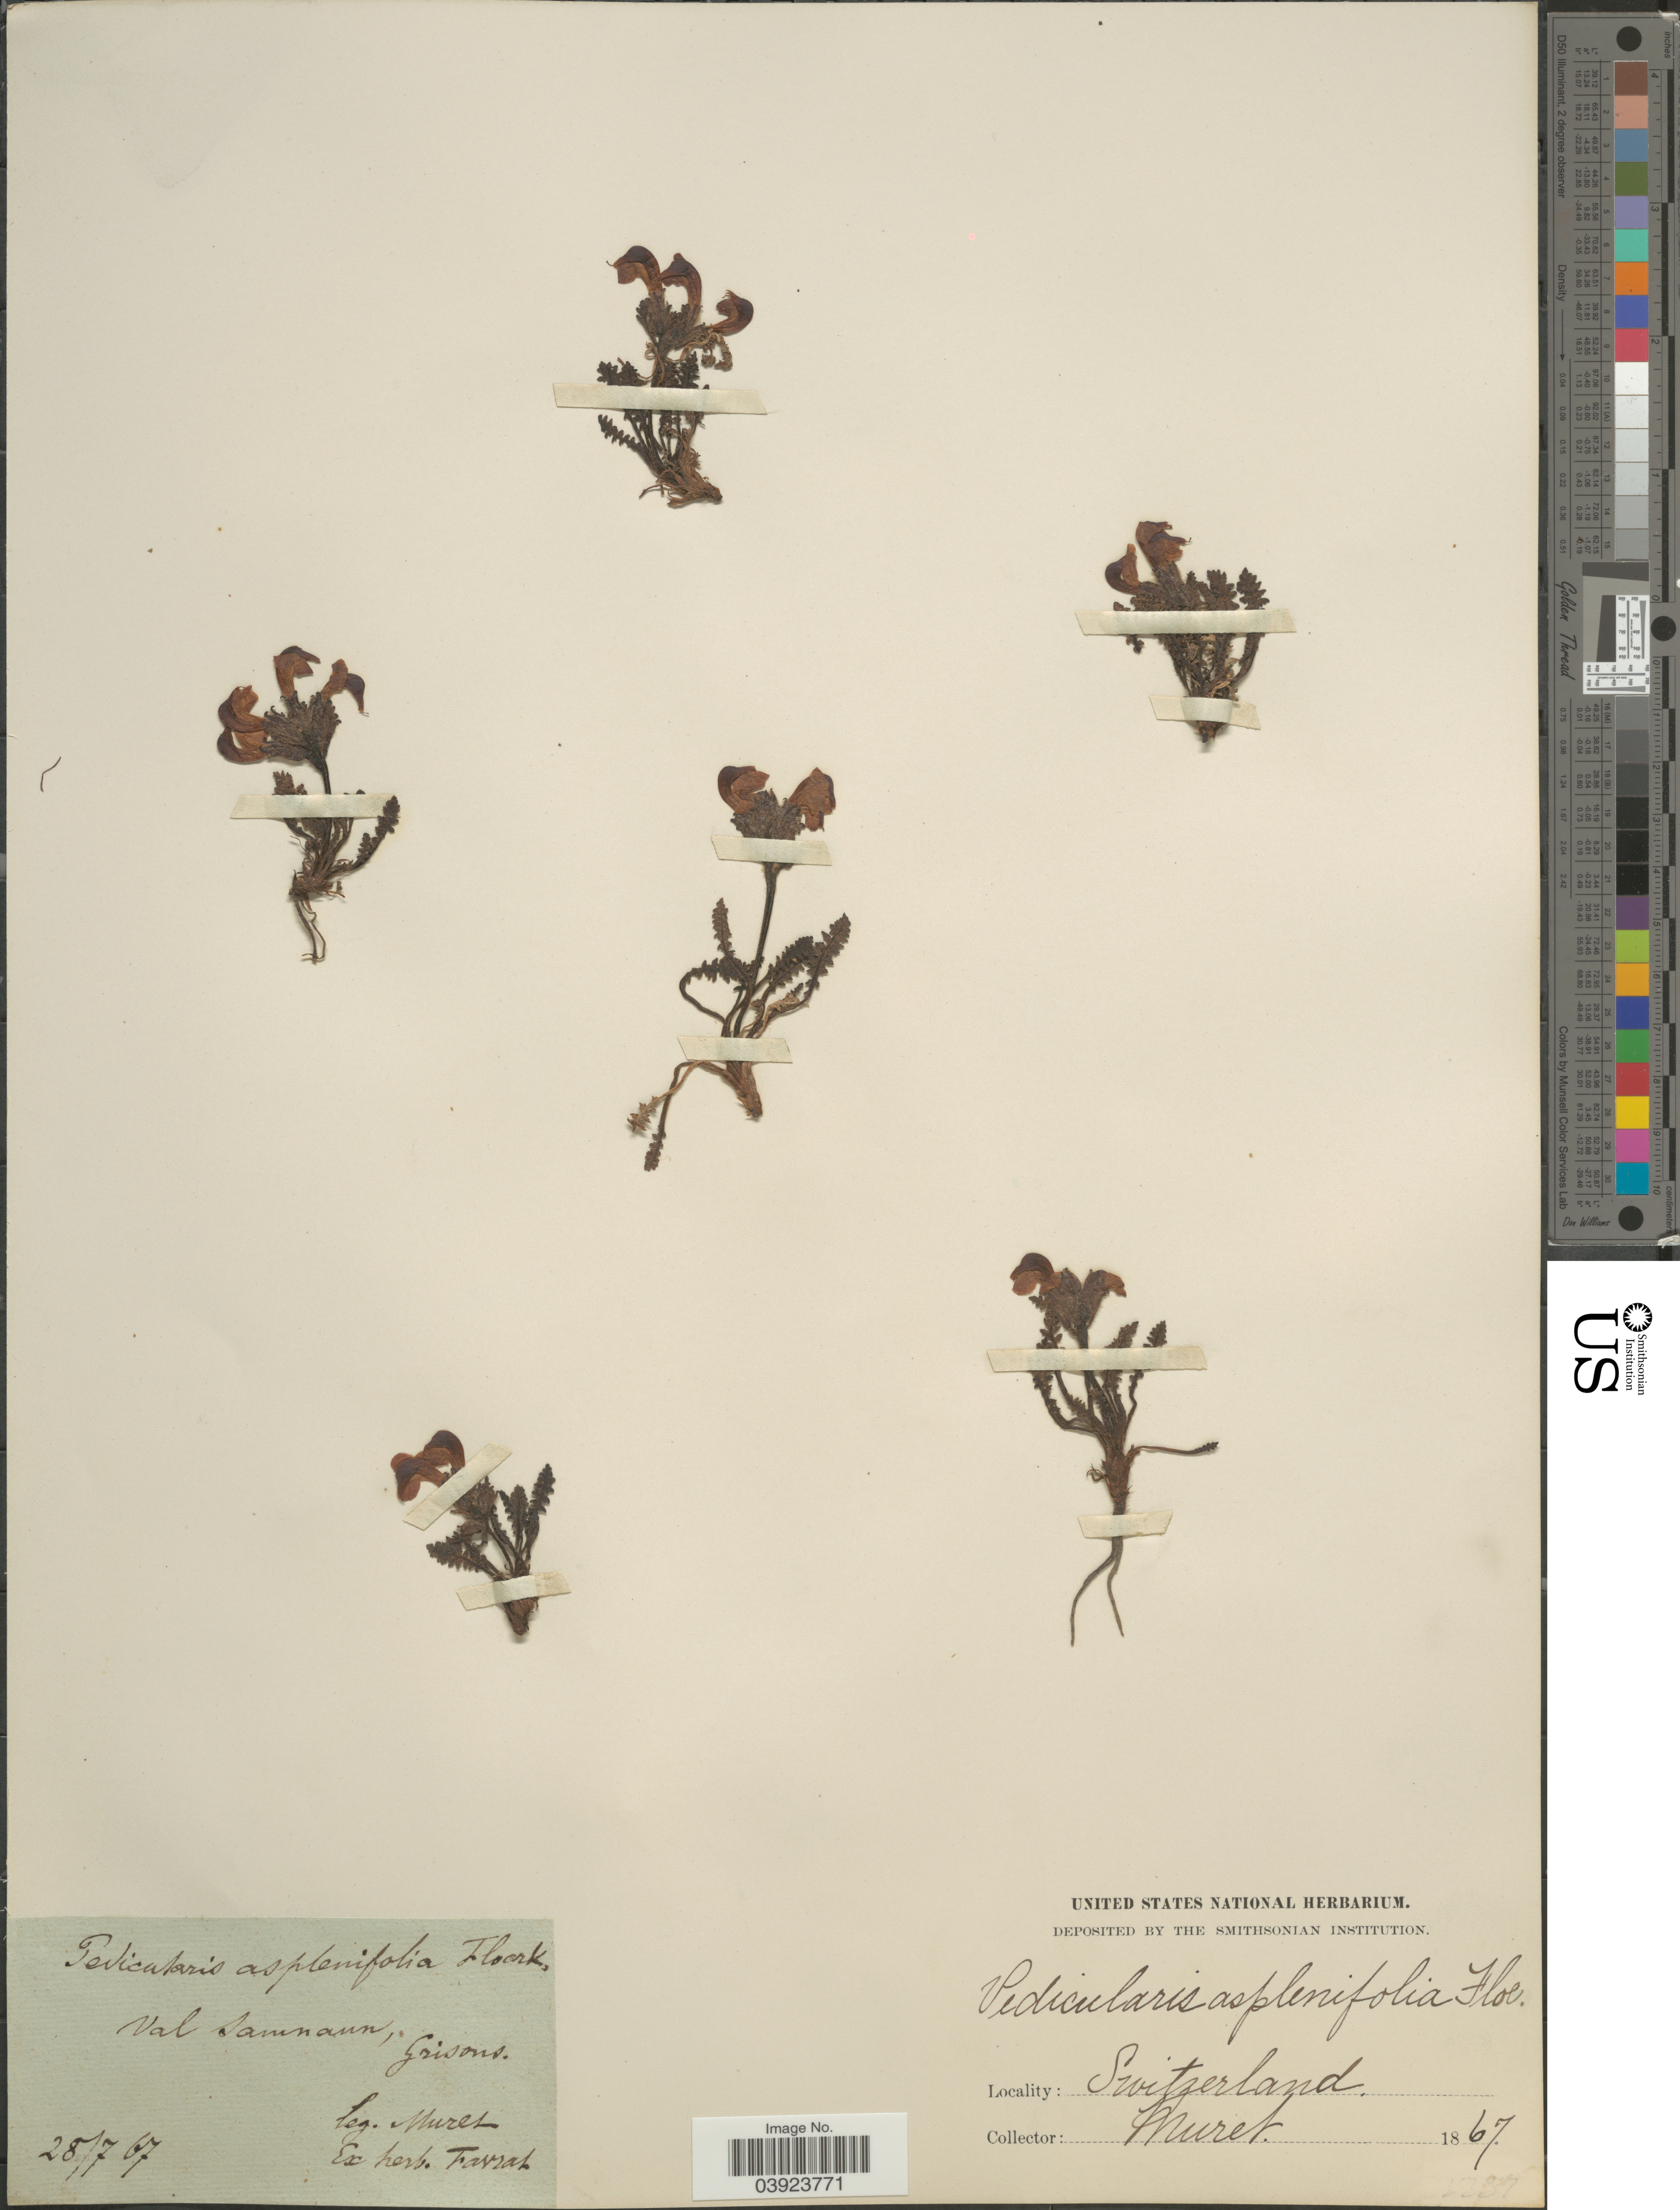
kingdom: Plantae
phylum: Tracheophyta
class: Magnoliopsida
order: Lamiales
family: Orobanchaceae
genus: Pedicularis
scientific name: Pedicularis asplenifolia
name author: Flörke ex Willd.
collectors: Muret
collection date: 1867-07-28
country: Switzerland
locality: Val Samnaum, Grisons.